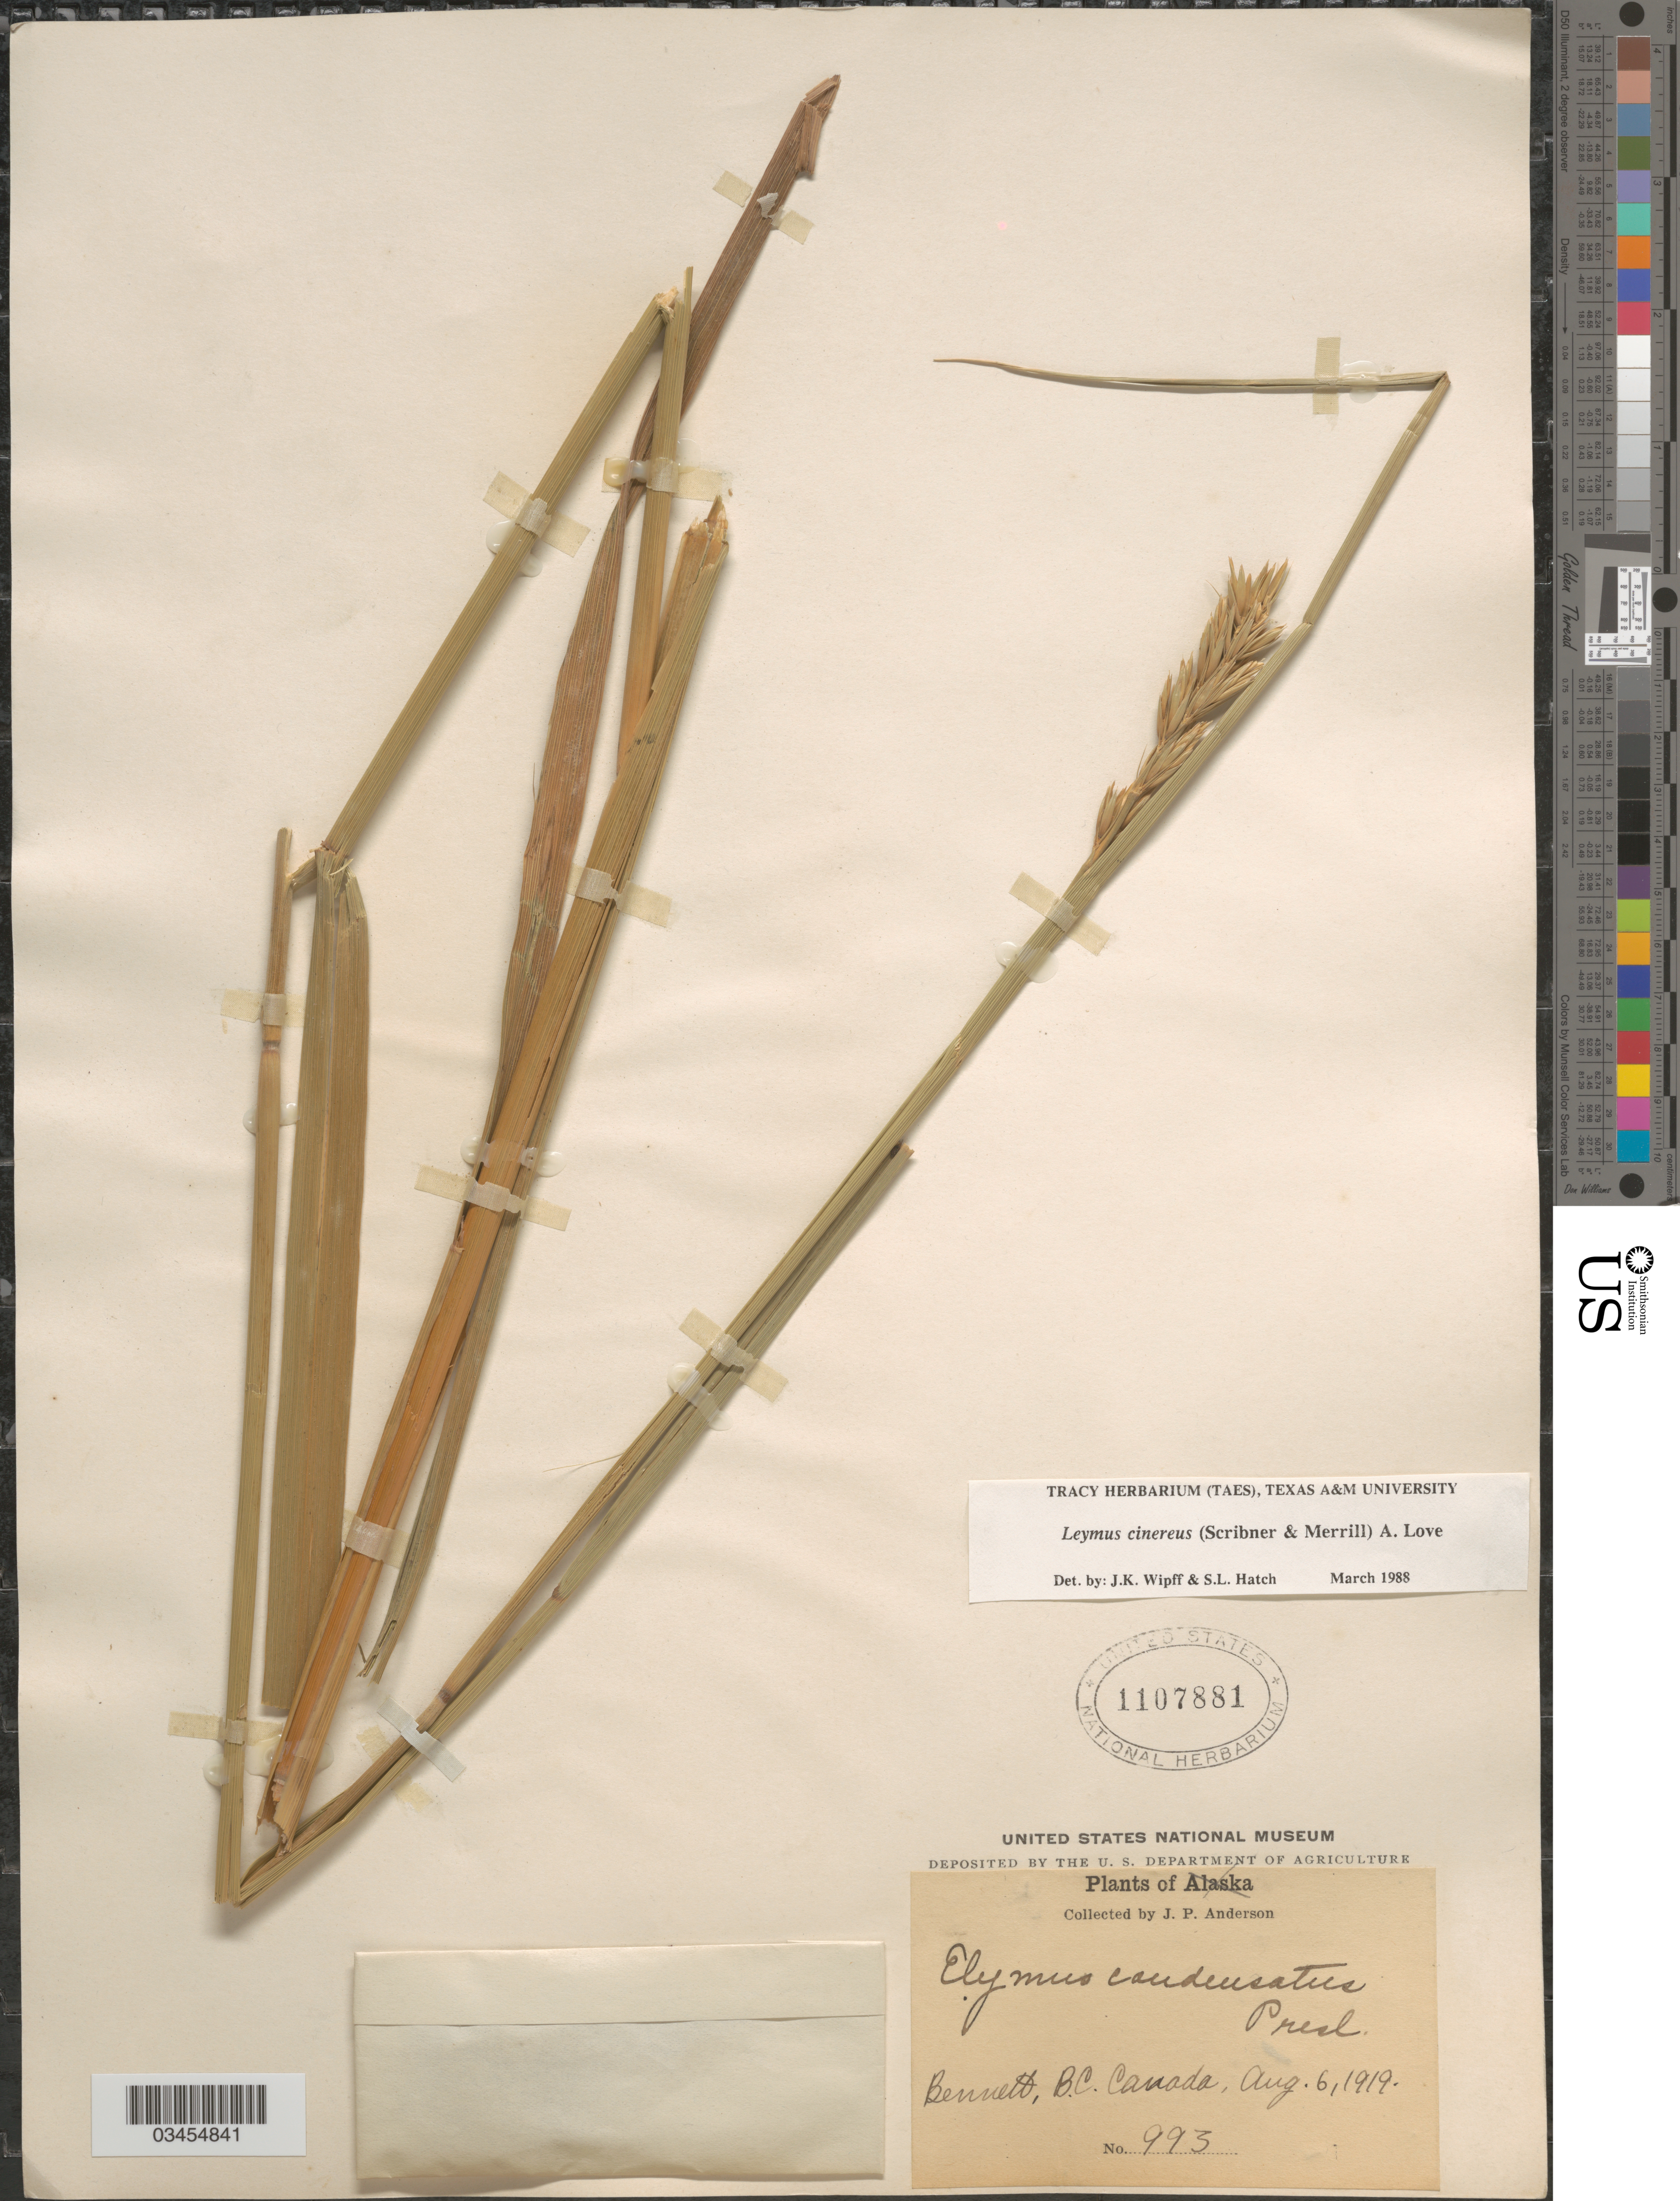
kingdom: Plantae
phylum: Tracheophyta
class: Liliopsida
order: Poales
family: Poaceae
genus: Leymus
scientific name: Leymus condensatus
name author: (J. Presl) Á. Löve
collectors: J. P. Anderson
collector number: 993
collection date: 1919-08-06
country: Canada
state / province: British Columbia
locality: Bennett.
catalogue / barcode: US 1107881